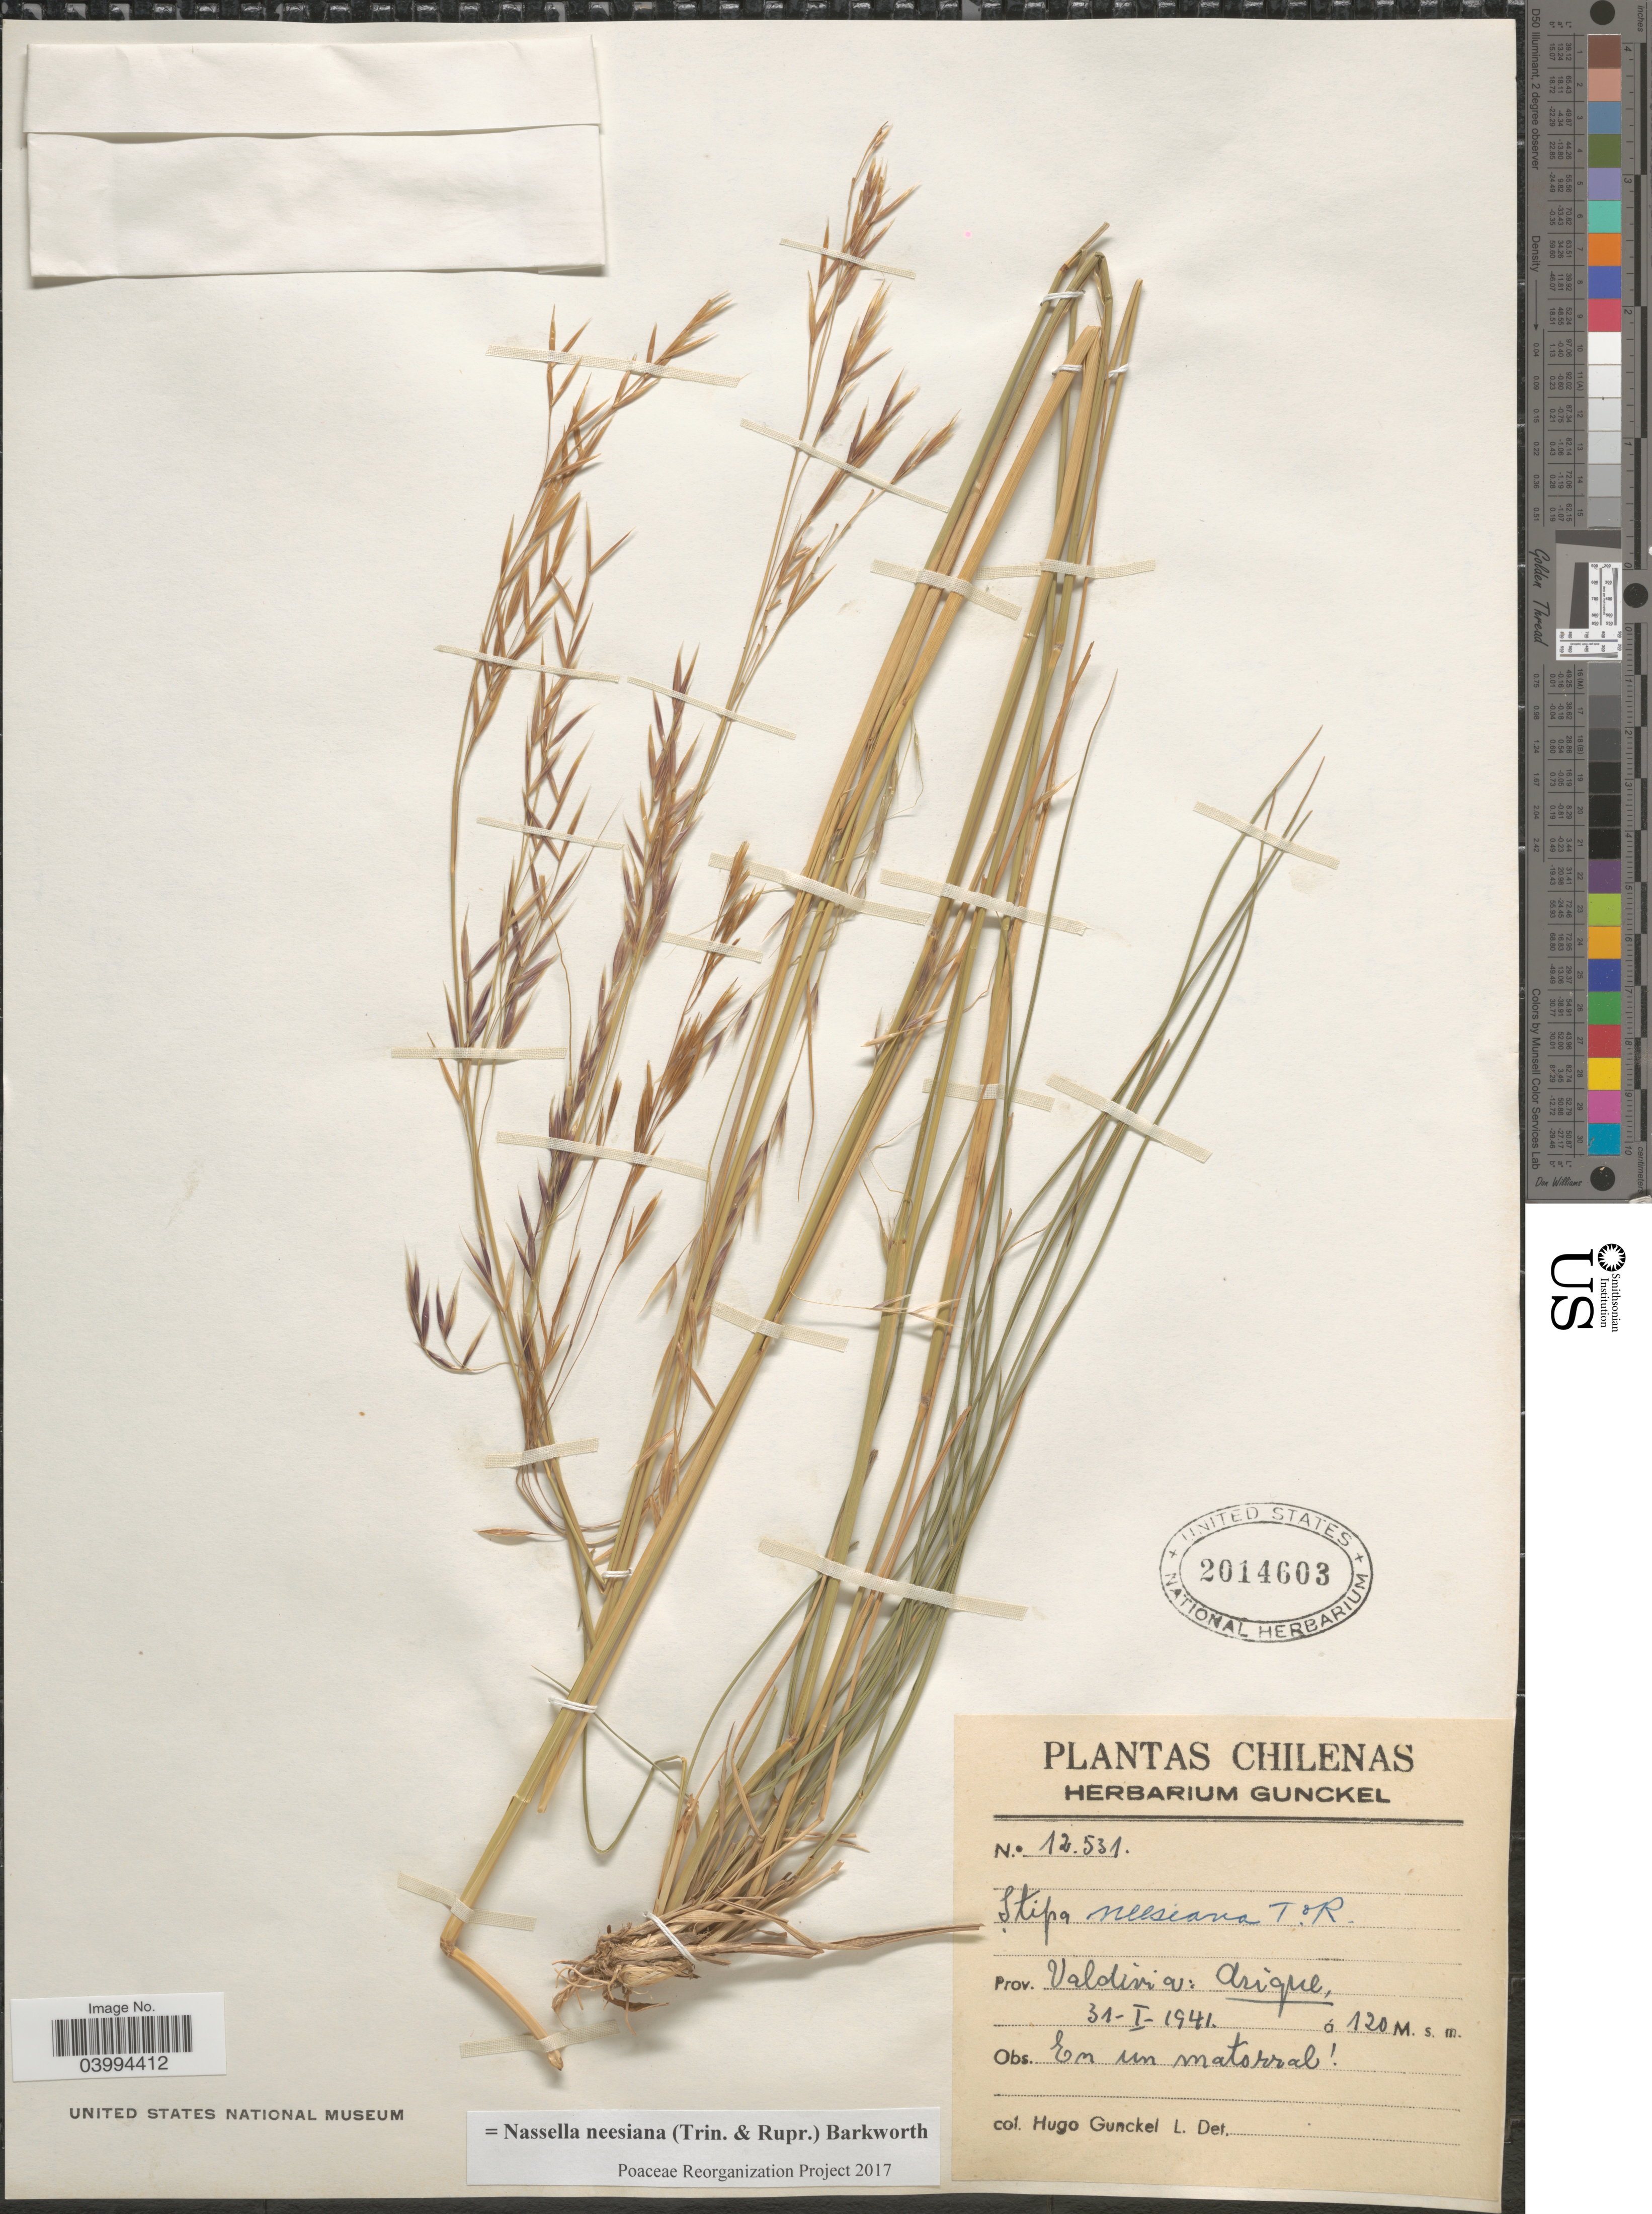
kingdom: Plantae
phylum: Tracheophyta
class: Liliopsida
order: Poales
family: Poaceae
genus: Nassella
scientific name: Nassella neesiana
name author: (Trin. & Rupr.) Barkworth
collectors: H. Gunckel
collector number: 12531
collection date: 1941-01-31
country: Chile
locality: Prov. Valdivia: Arique.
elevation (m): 120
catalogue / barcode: US 2014603